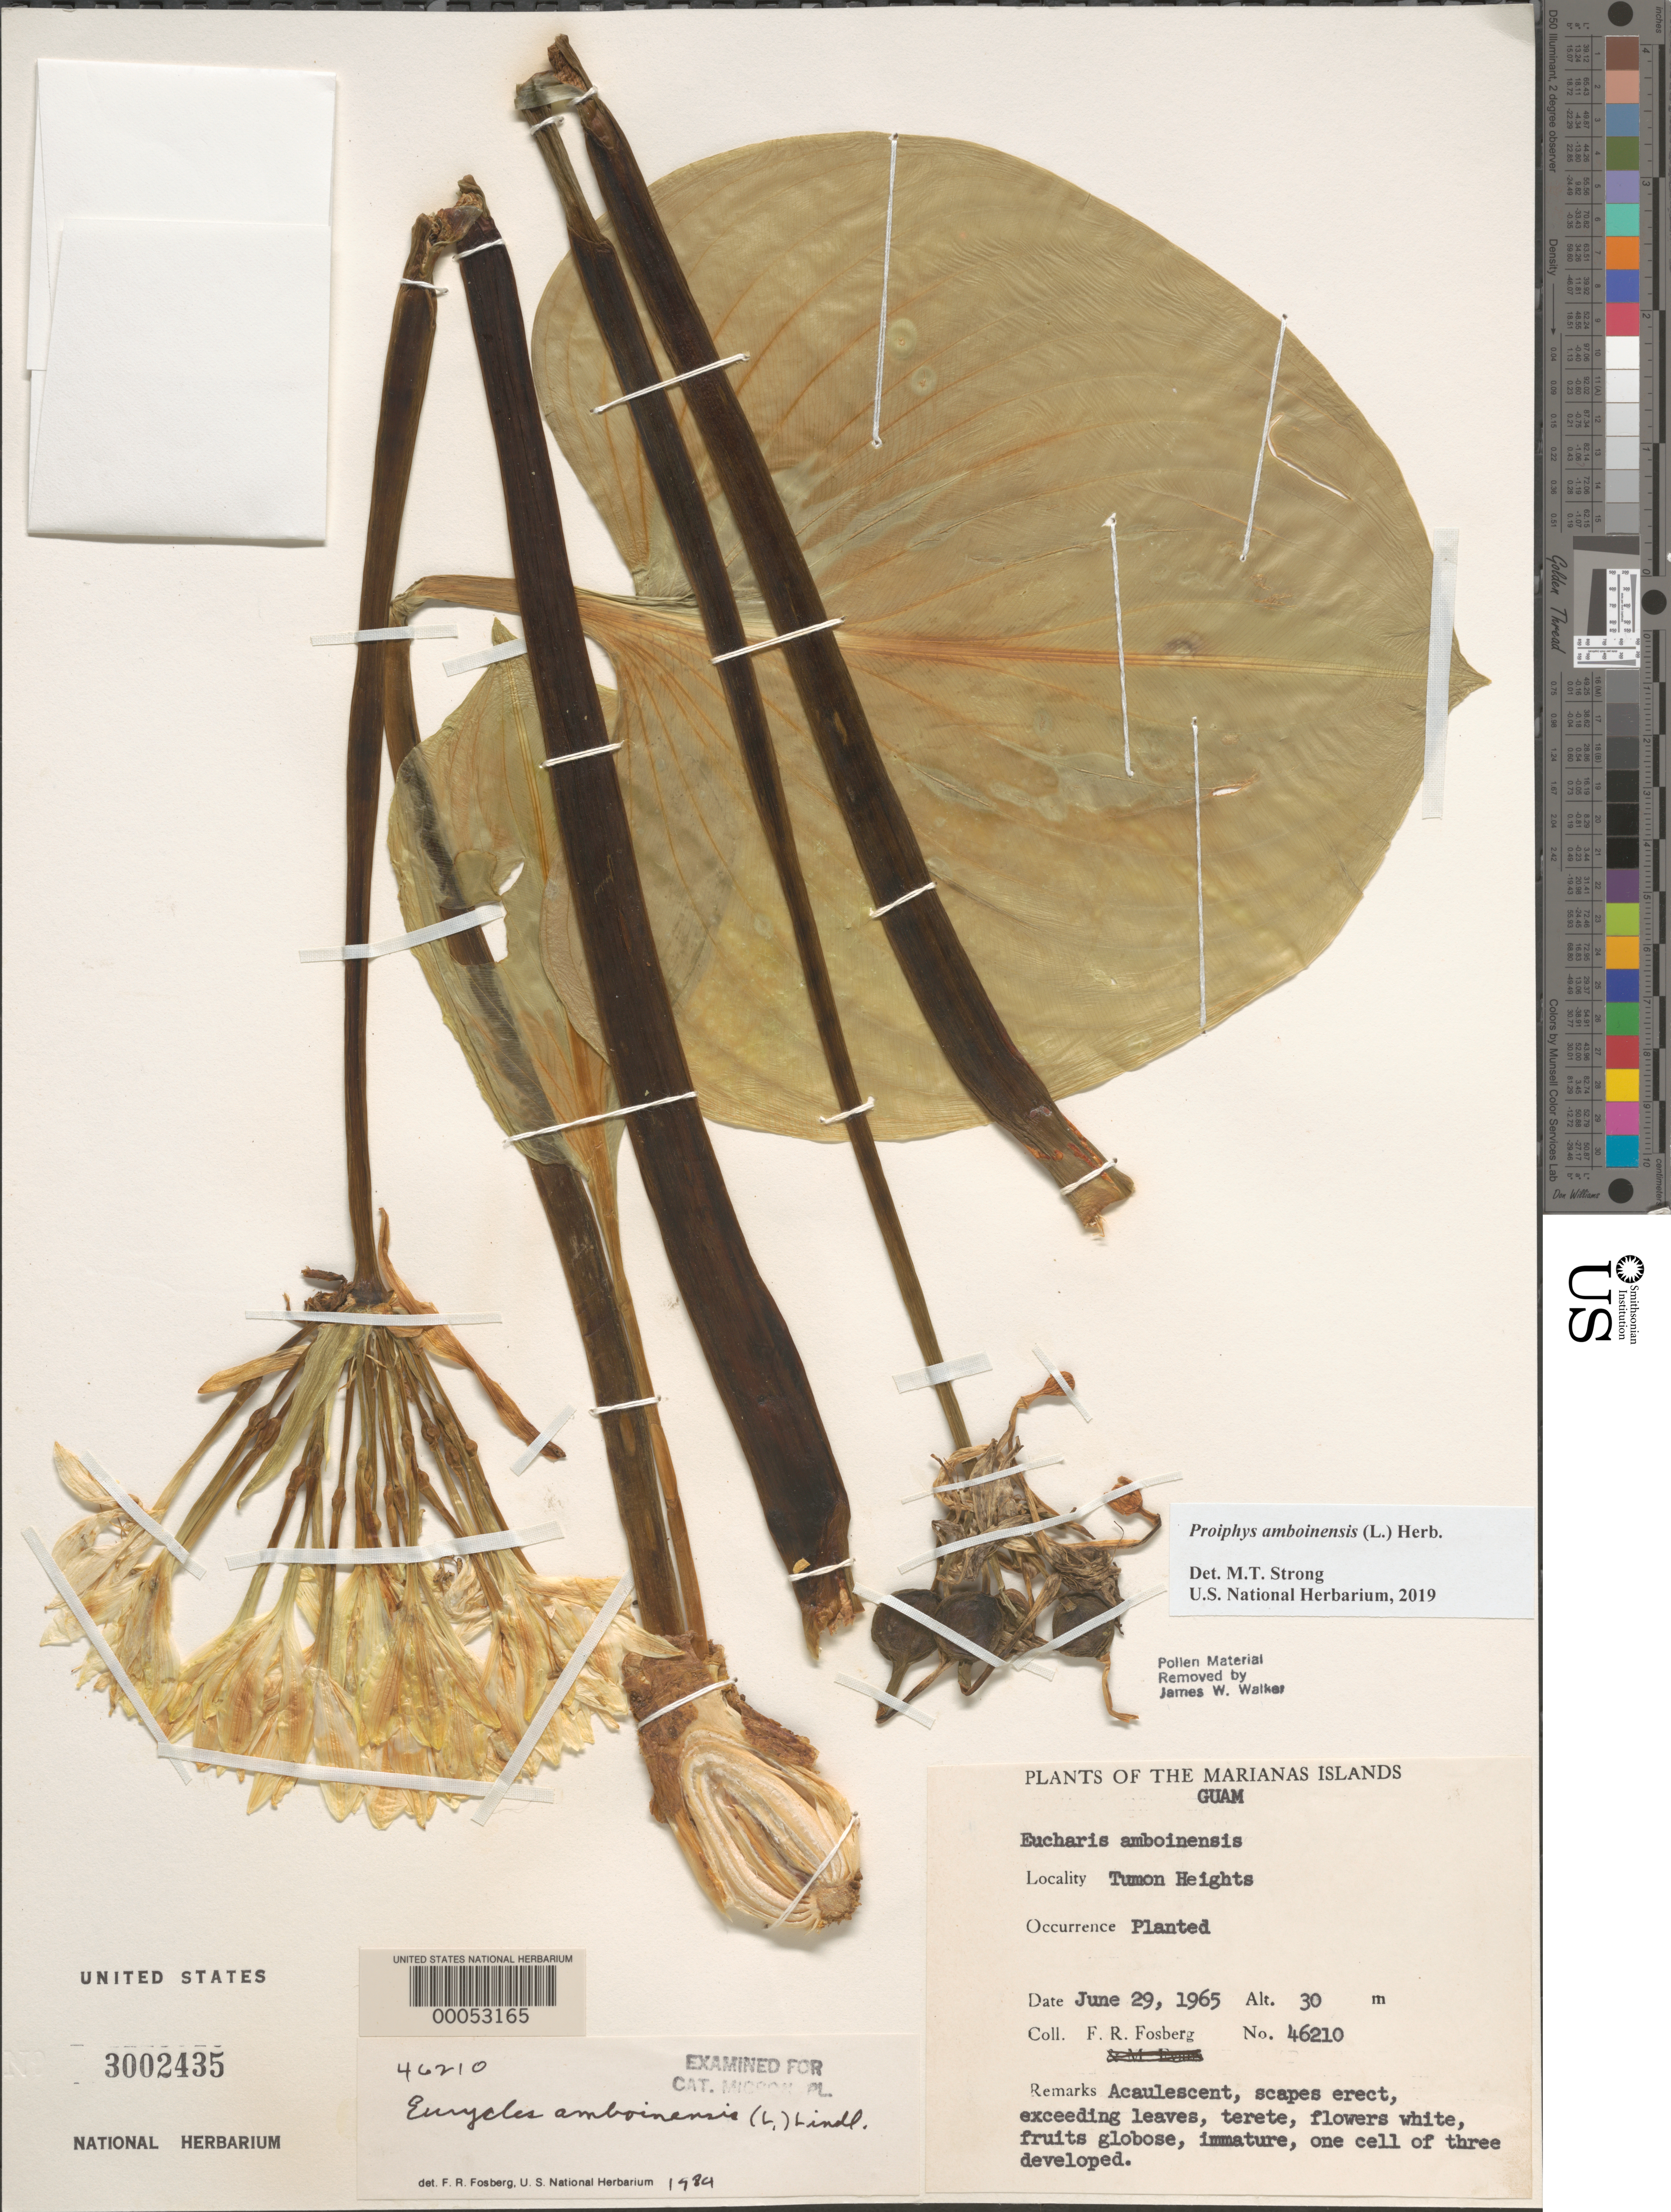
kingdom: Plantae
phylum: Tracheophyta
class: Liliopsida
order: Asparagales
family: Amaryllidaceae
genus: Proiphys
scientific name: Proiphys amboinensis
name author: (L.) Herb.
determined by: Strong, Mark T., (BOT), Smithsonian Institution - National Museum of Natural History (UNITED STATES)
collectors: F. R. Fosberg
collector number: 46210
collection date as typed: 29 Jun 1965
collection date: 1965-06-29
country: Guam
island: Guam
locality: Tumon heights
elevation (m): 30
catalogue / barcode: US 3002435